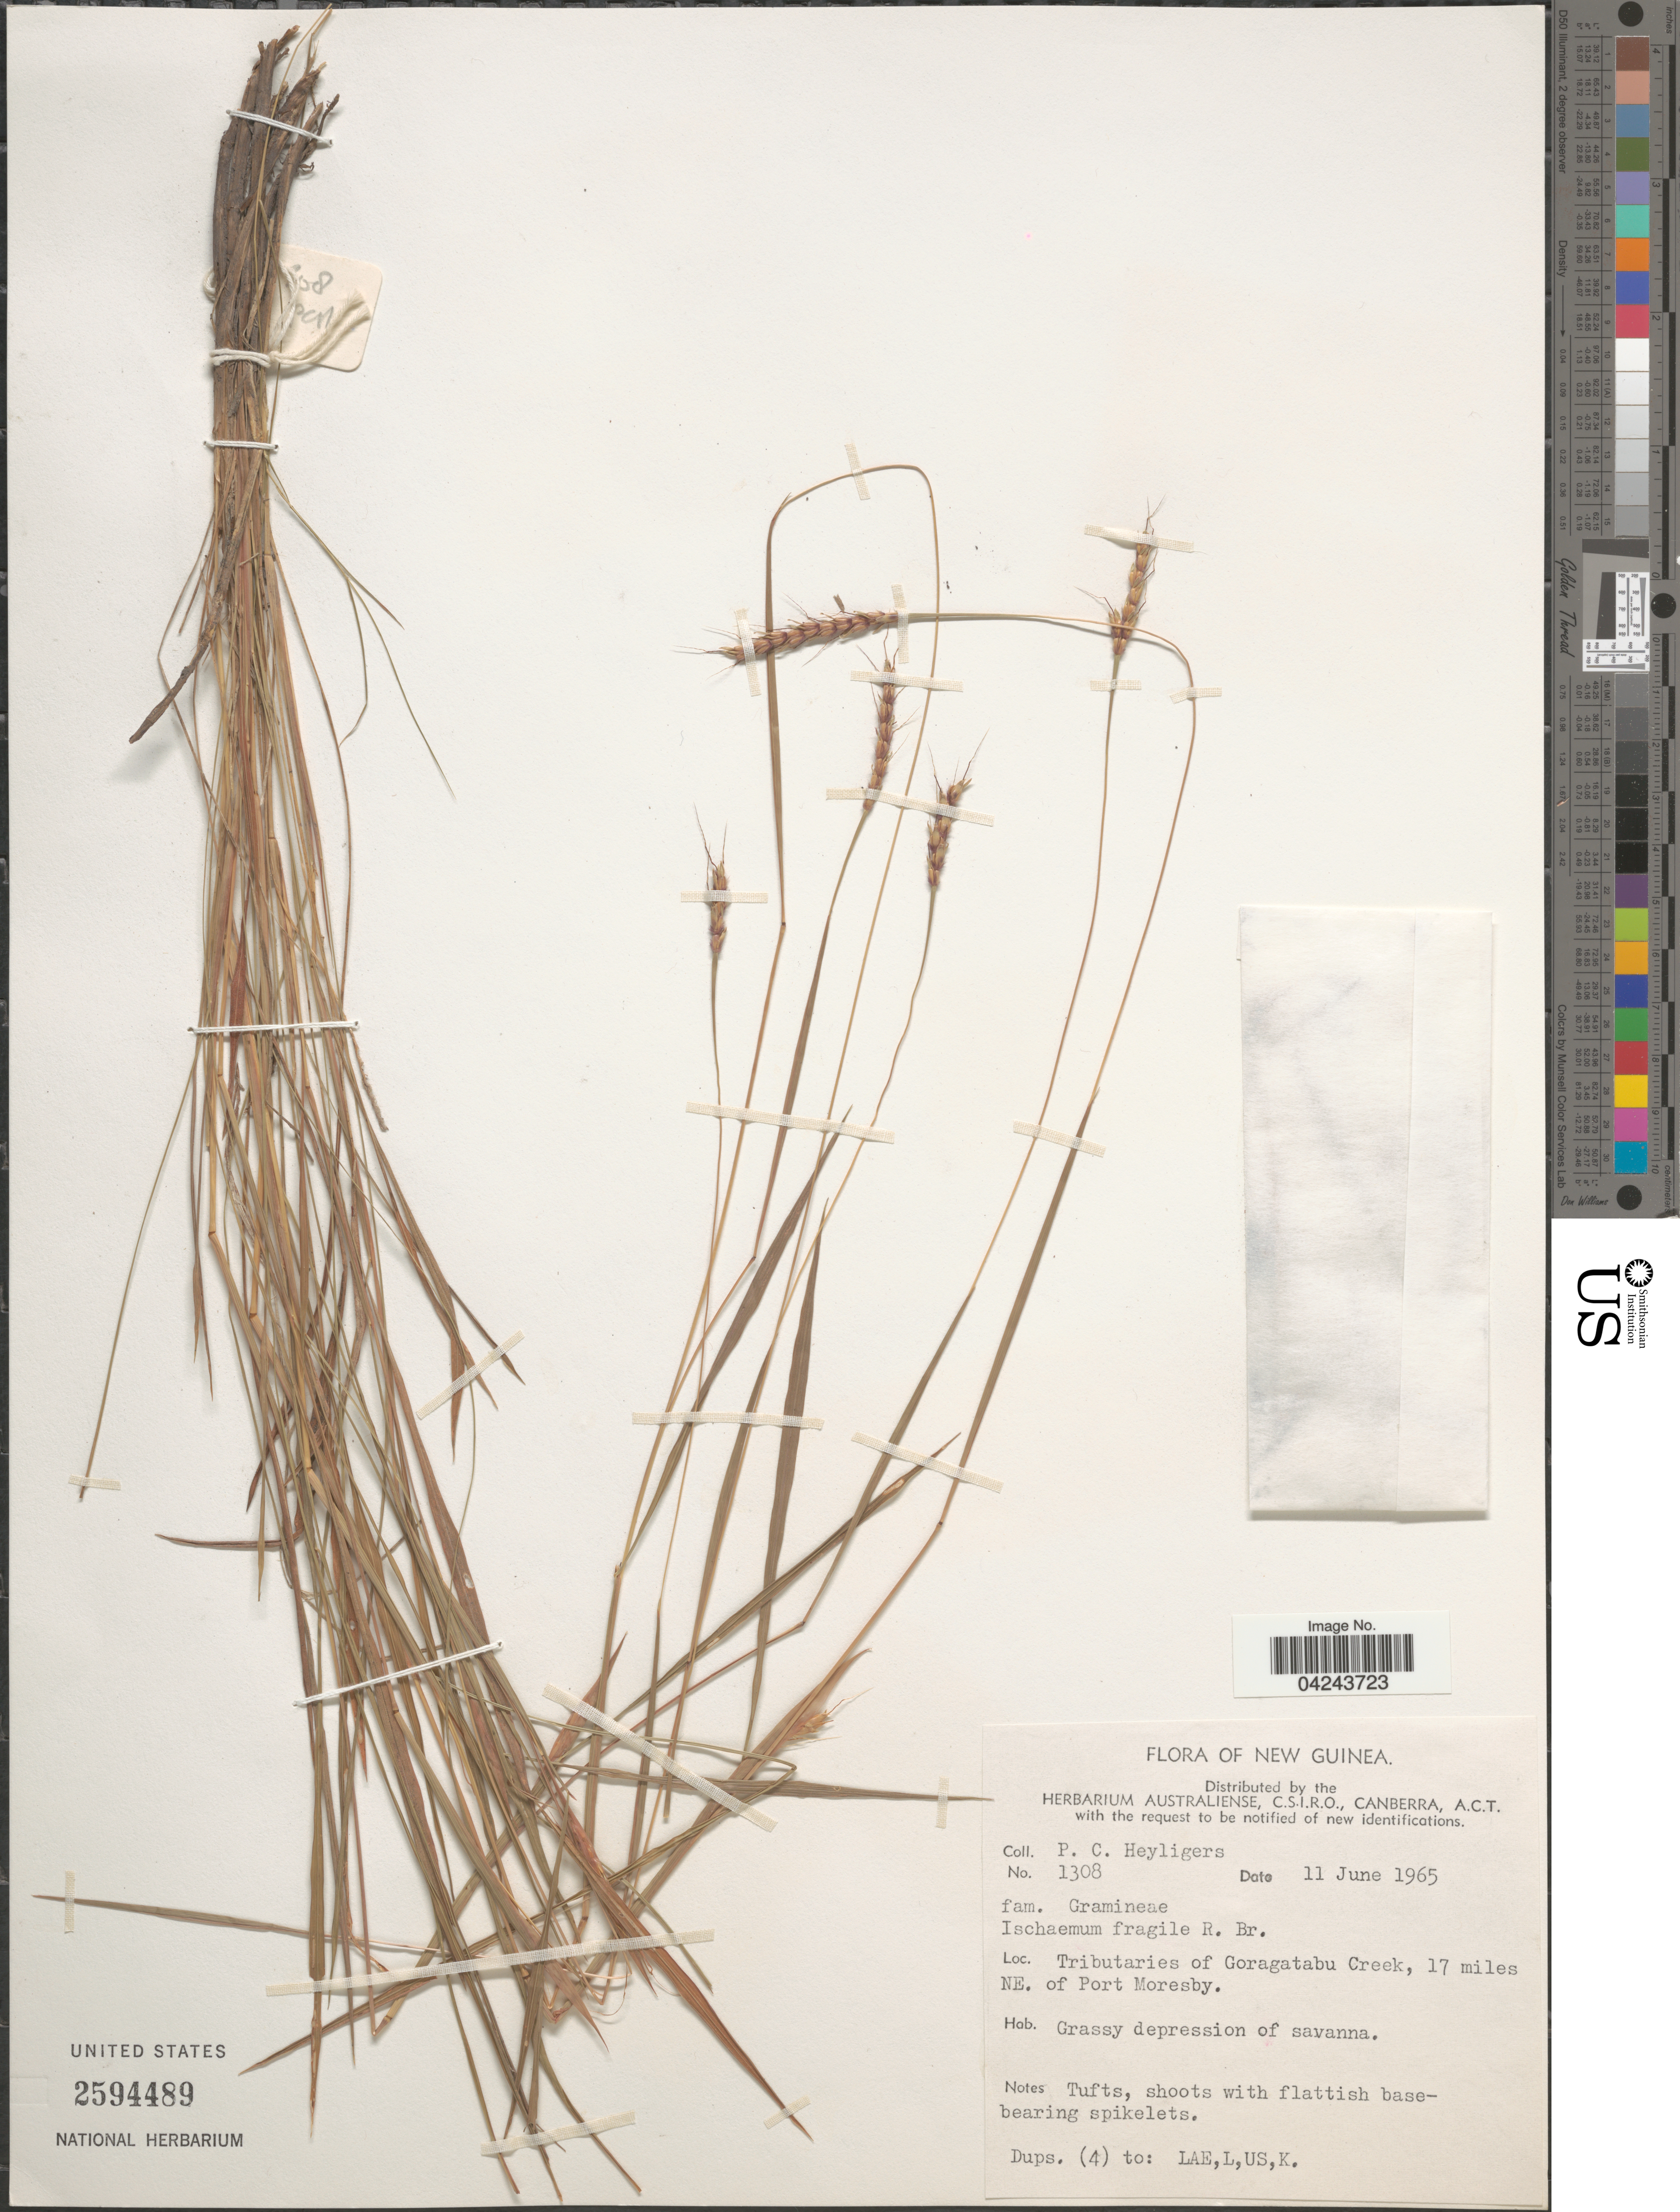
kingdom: Plantae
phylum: Tracheophyta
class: Liliopsida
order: Poales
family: Poaceae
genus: Ischaemum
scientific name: Ischaemum fragile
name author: R. Br.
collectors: P. Heyligers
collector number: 1308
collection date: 1965-06-11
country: Papua New Guinea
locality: New Guinea. Tributaries of Goragatabu Creek, 17 miles NE. of Port Moresby.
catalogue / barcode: US 2594489